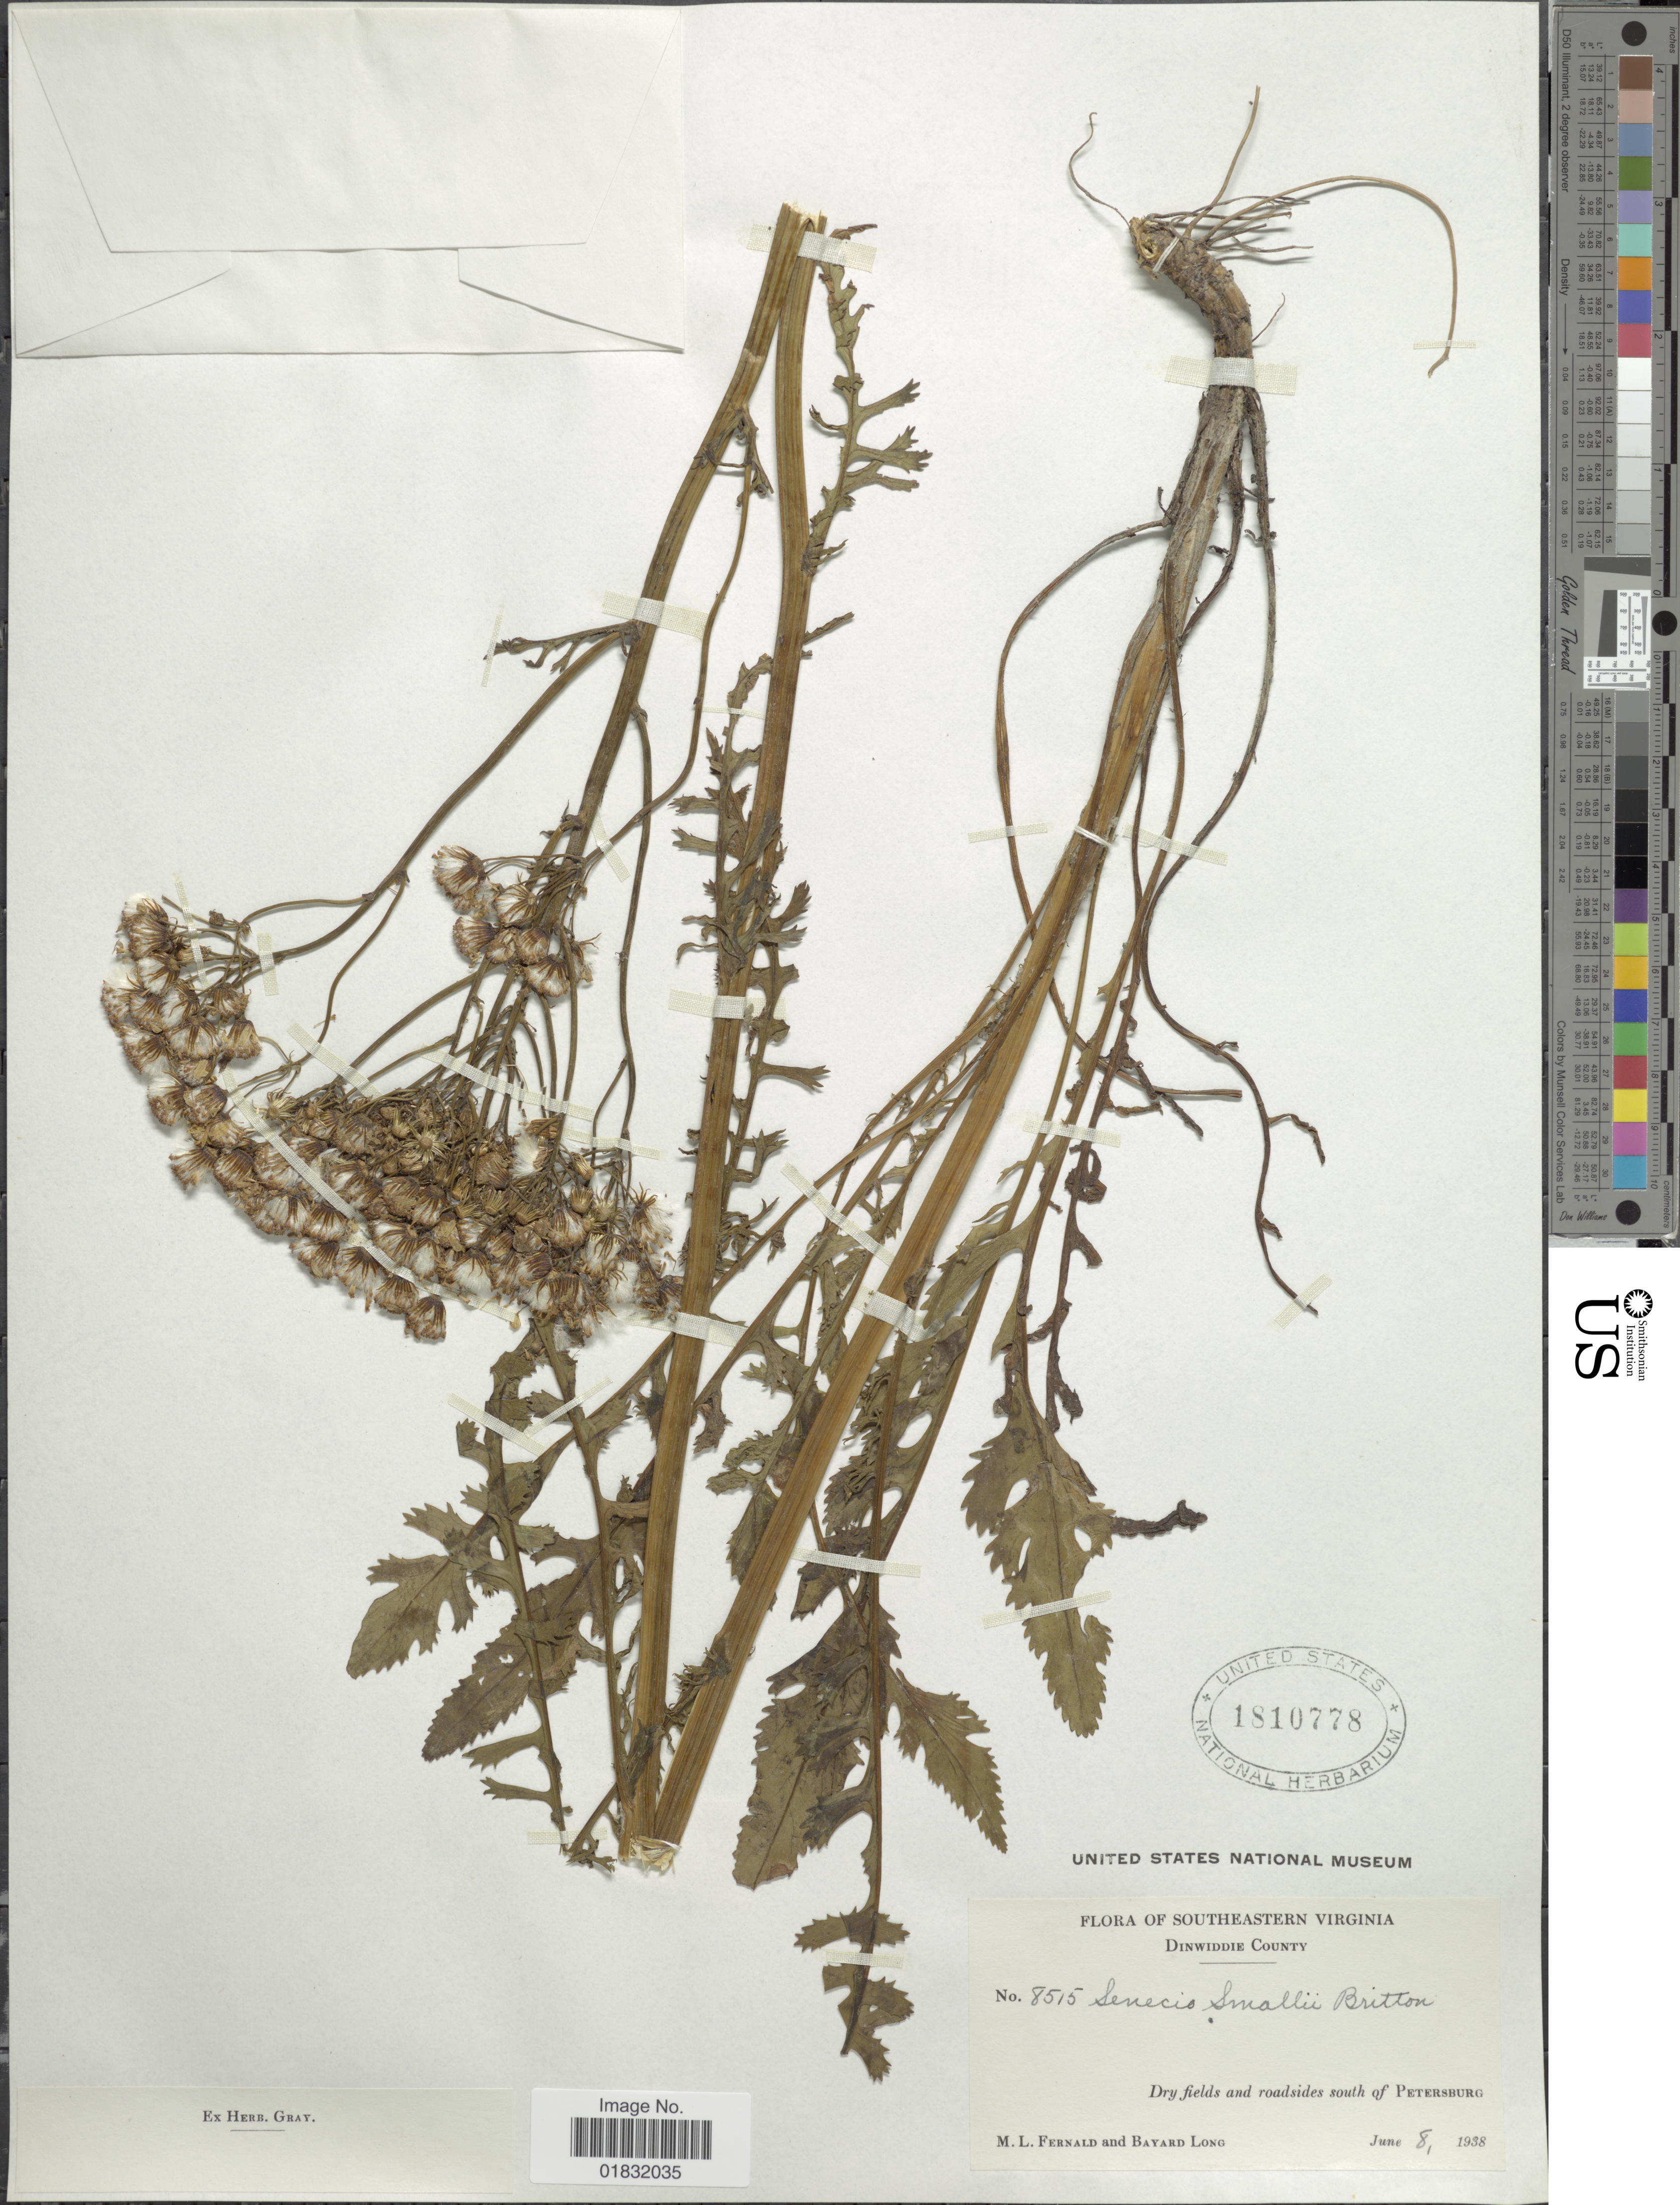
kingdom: Plantae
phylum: Tracheophyta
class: Magnoliopsida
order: Asterales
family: Asteraceae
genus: Packera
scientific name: Packera smallii Britton comb ined.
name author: Britton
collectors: M. L. Fernald & B. Long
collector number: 8515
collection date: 1938-06-08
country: United States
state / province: Virginia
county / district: Dinwiddie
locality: Southeastern Virginia, Dinwiddie County, Dry fields and roadside south of Petersburg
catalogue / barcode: US 1810778